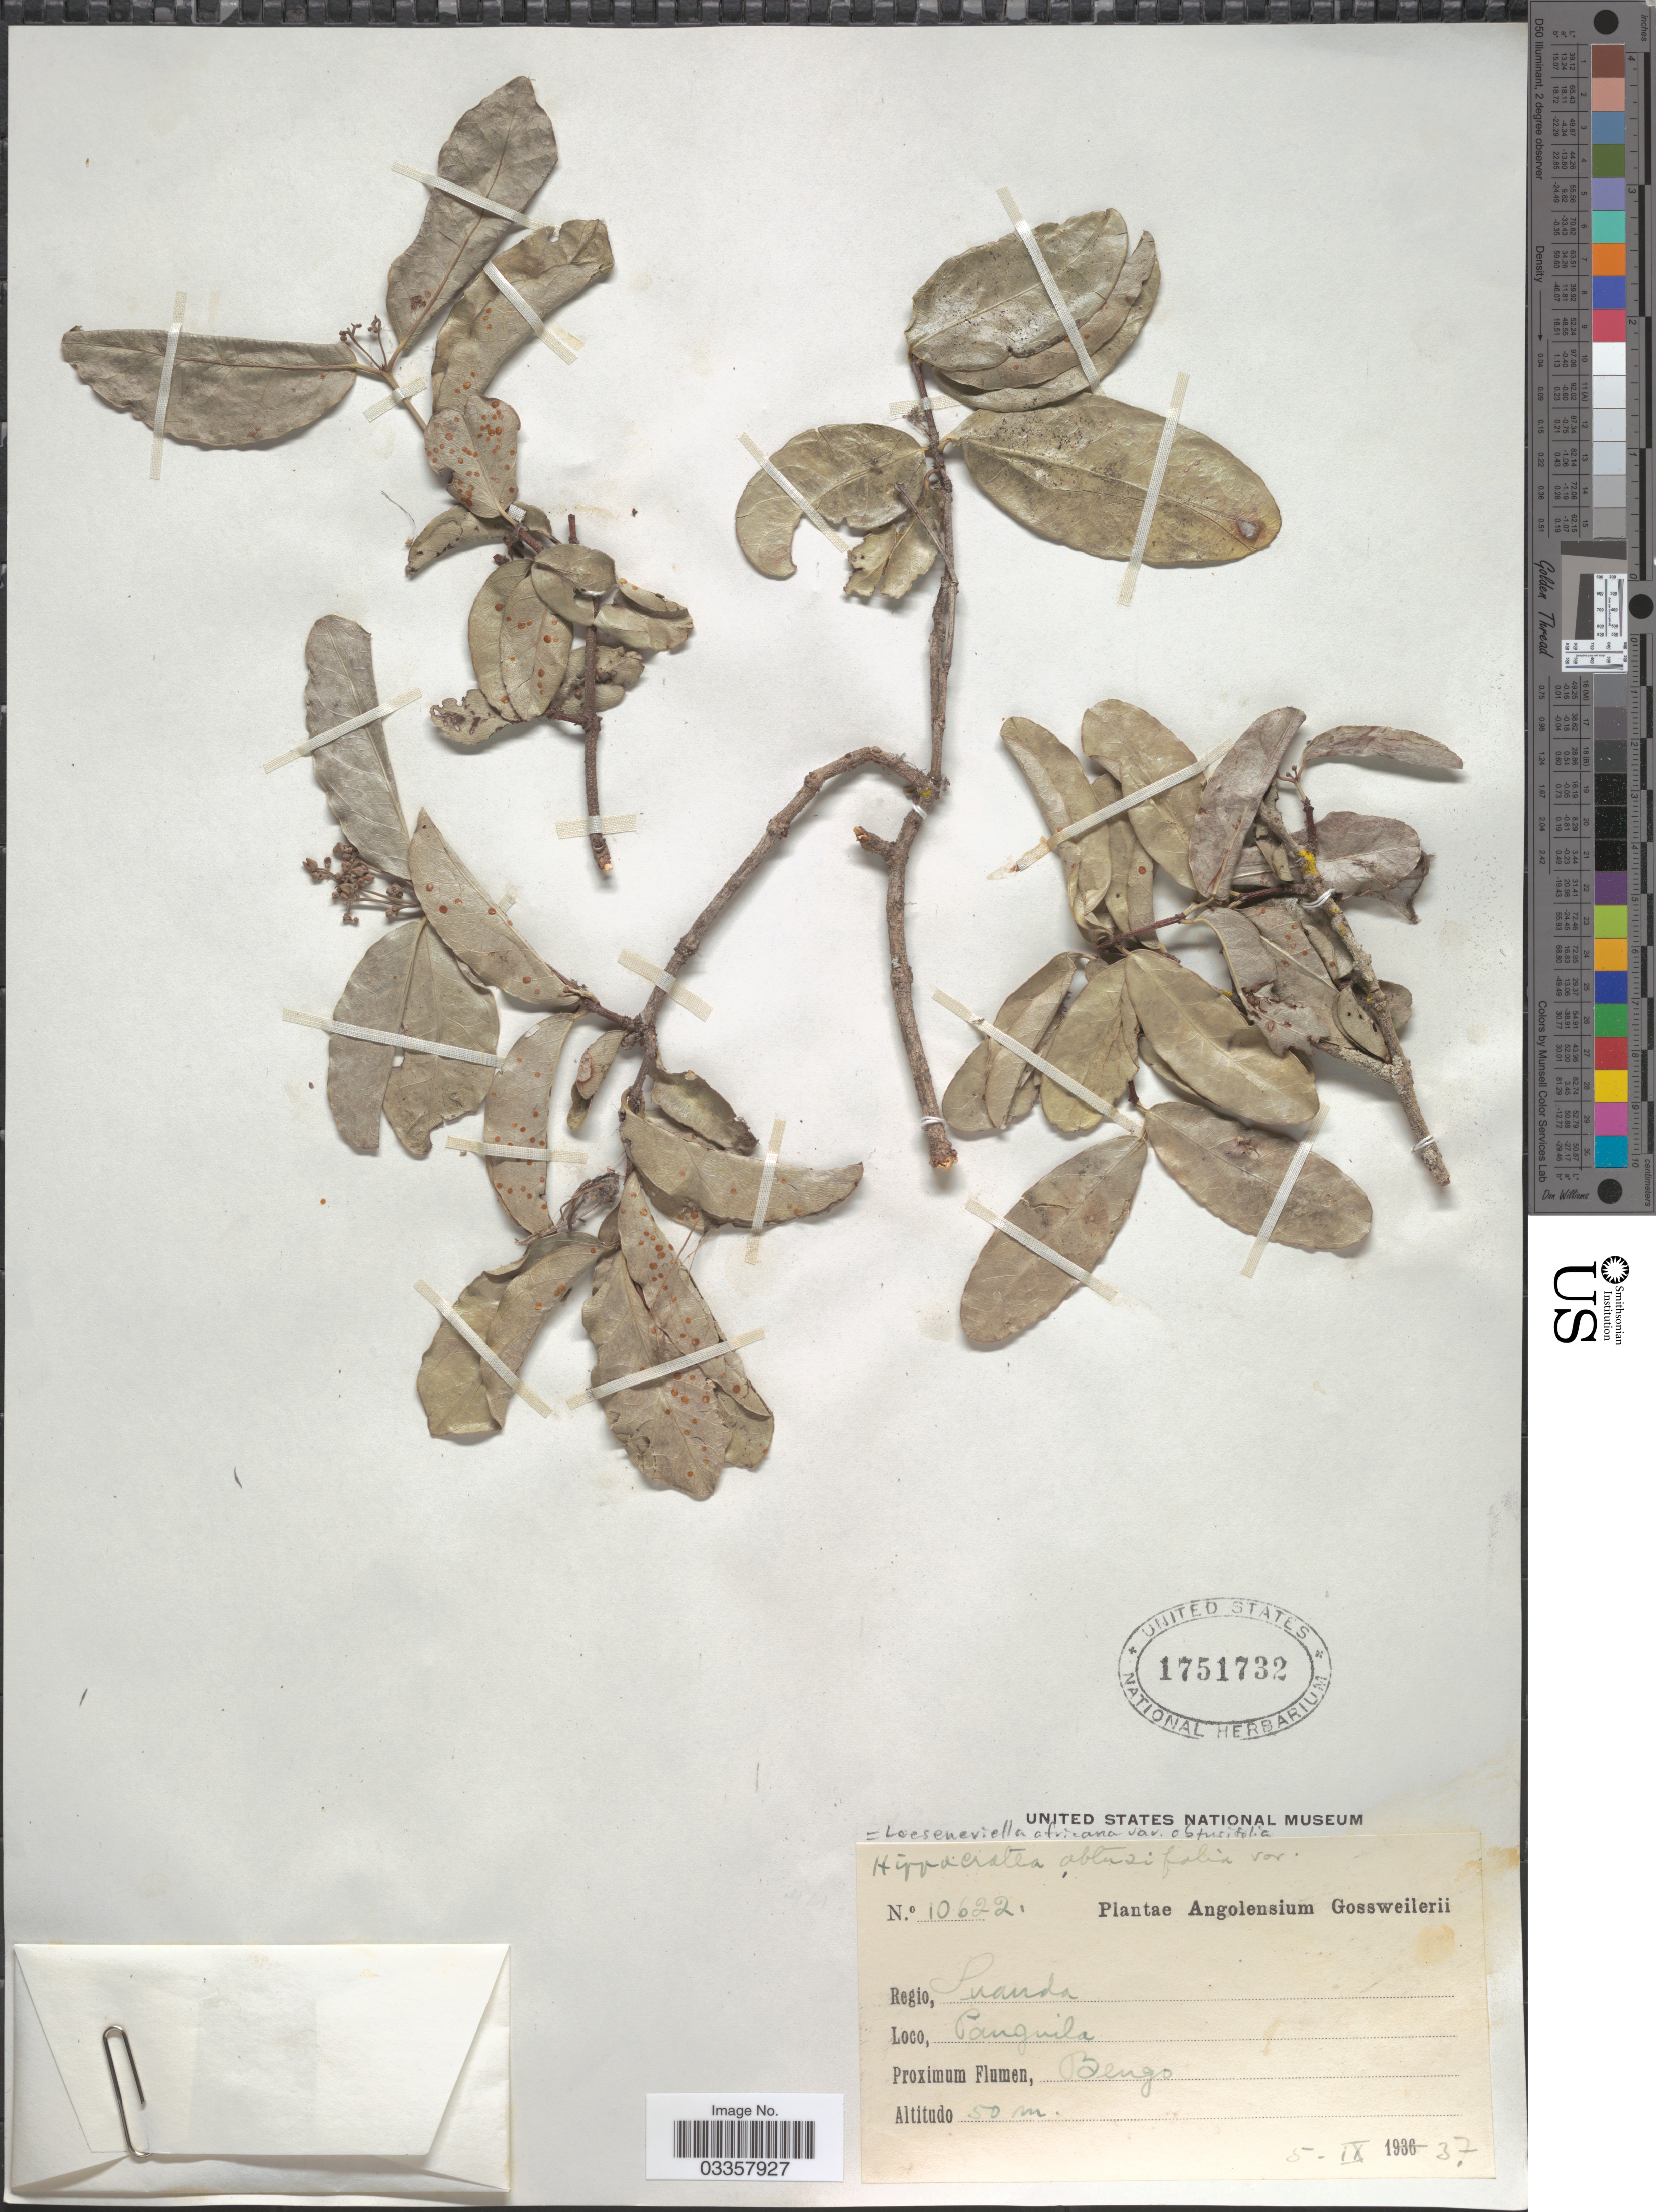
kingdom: Plantae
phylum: Tracheophyta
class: Magnoliopsida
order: Celastrales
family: Celastraceae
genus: Loeseneriella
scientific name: Loeseneriella africana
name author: (Willd.) R. Wilczek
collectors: -. Gossweiler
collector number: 10622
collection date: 1937-09-05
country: Angola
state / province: Bengo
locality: Regio, Luanda. Panguila.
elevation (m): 50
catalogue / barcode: US 1751732